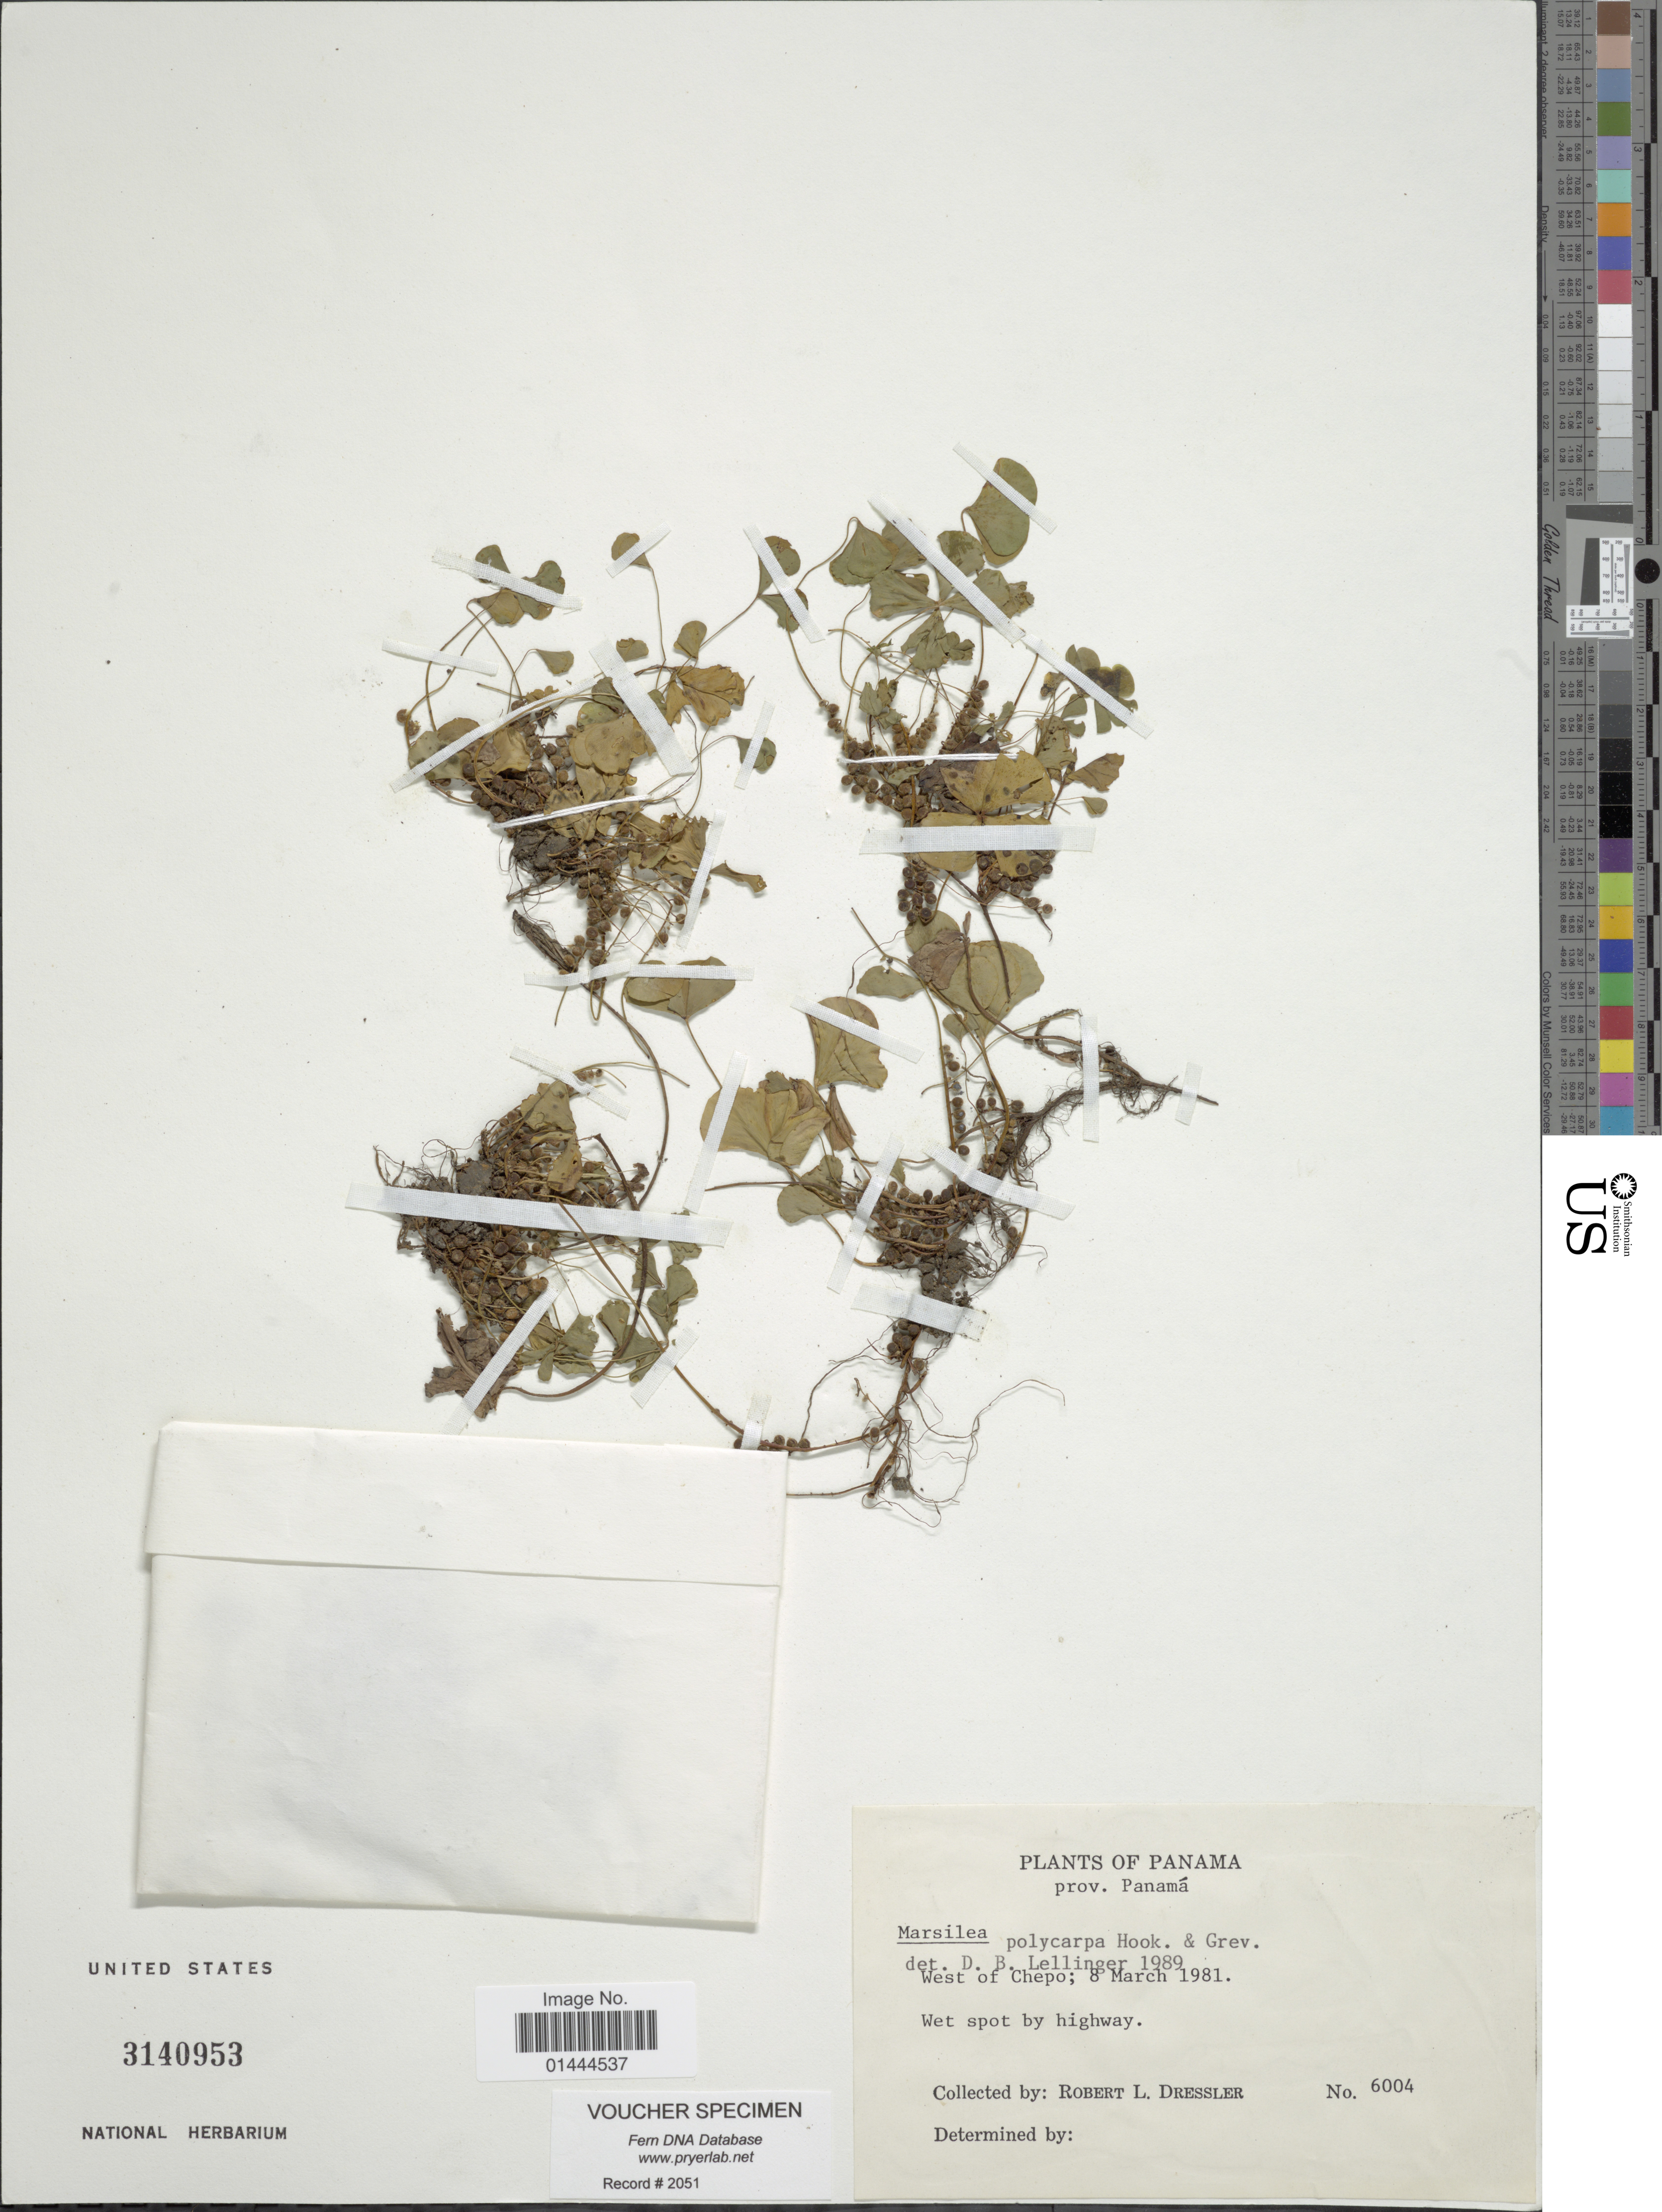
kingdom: Plantae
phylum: Tracheophyta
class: Polypodiopsida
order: Salviniales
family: Marsileaceae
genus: Marsilea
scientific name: Marsilea polycarpa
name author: Hook. & Grev.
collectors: R. Dressler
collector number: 6004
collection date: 1981-03-08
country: Panama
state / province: Panamá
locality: West of Chepo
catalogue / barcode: US 3140953